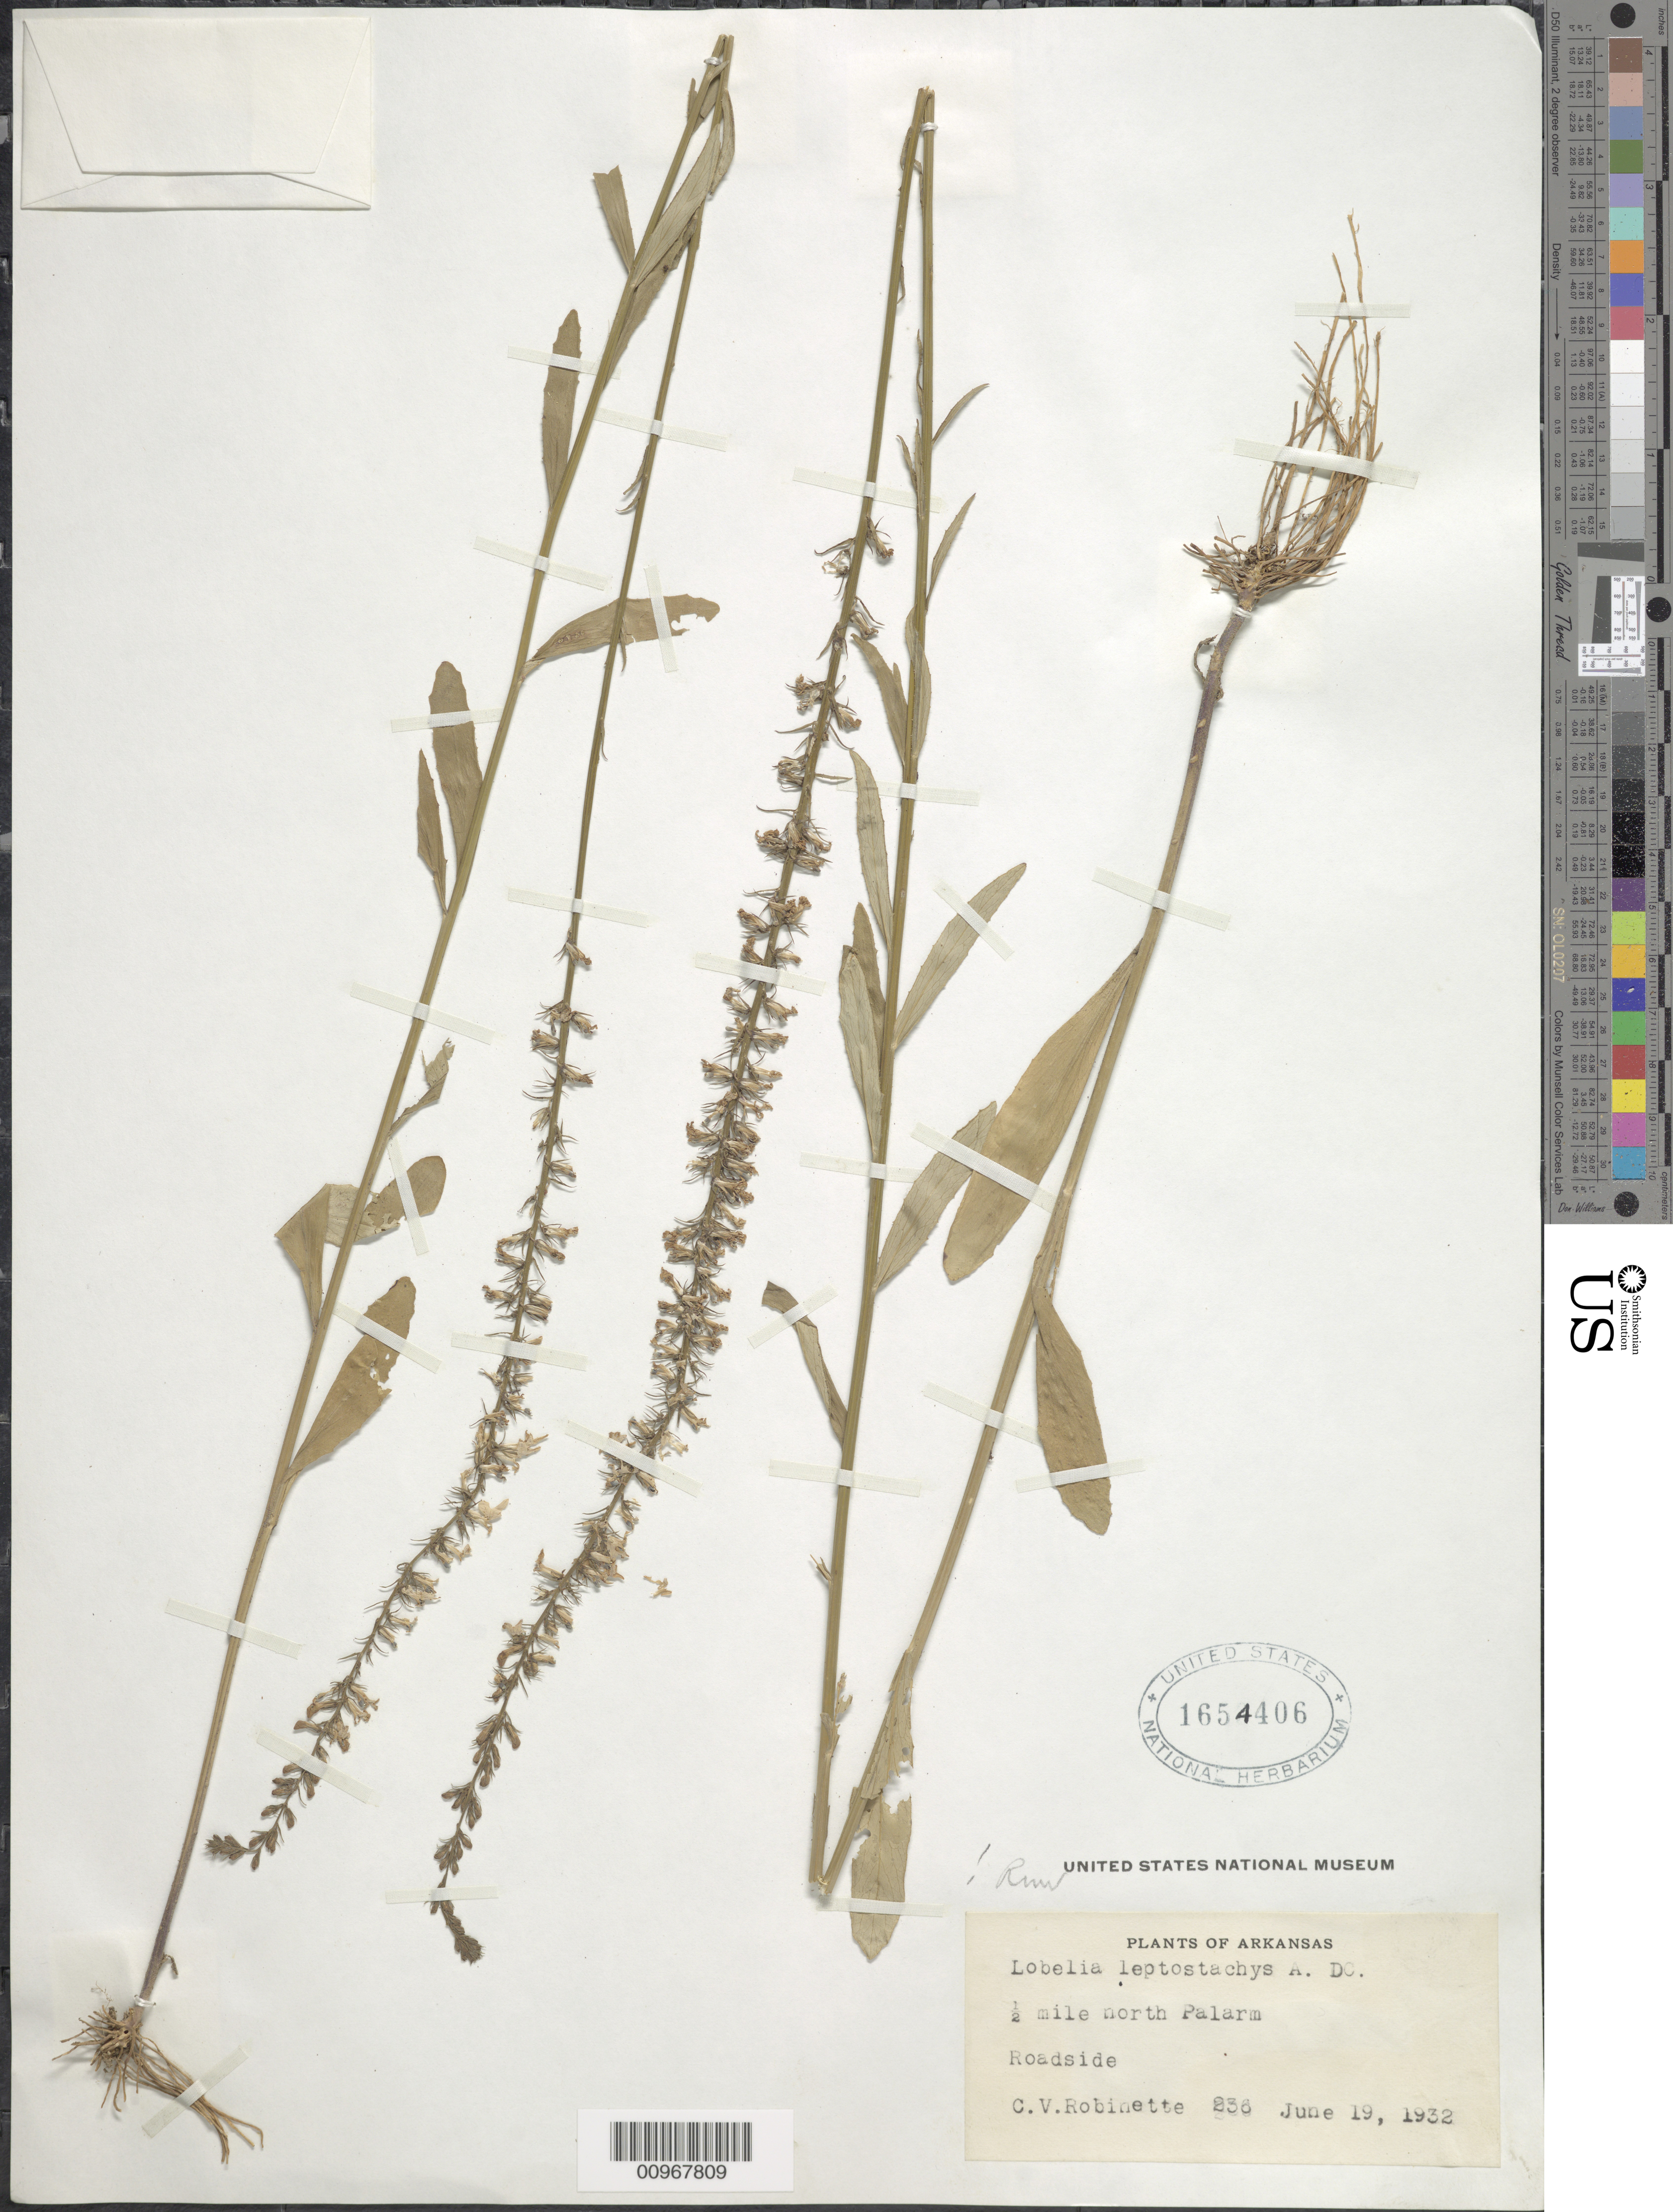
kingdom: Plantae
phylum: Tracheophyta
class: Magnoliopsida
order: Asterales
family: Campanulaceae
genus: Lobelia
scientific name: Lobelia leptostachys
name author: A. DC.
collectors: C. Robinette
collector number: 236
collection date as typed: June 19, 1932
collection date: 1932-06-19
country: United States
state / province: Arkansas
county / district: Pulaski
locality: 0.5 mile north Palarm.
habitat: roadside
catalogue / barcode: US 1654406